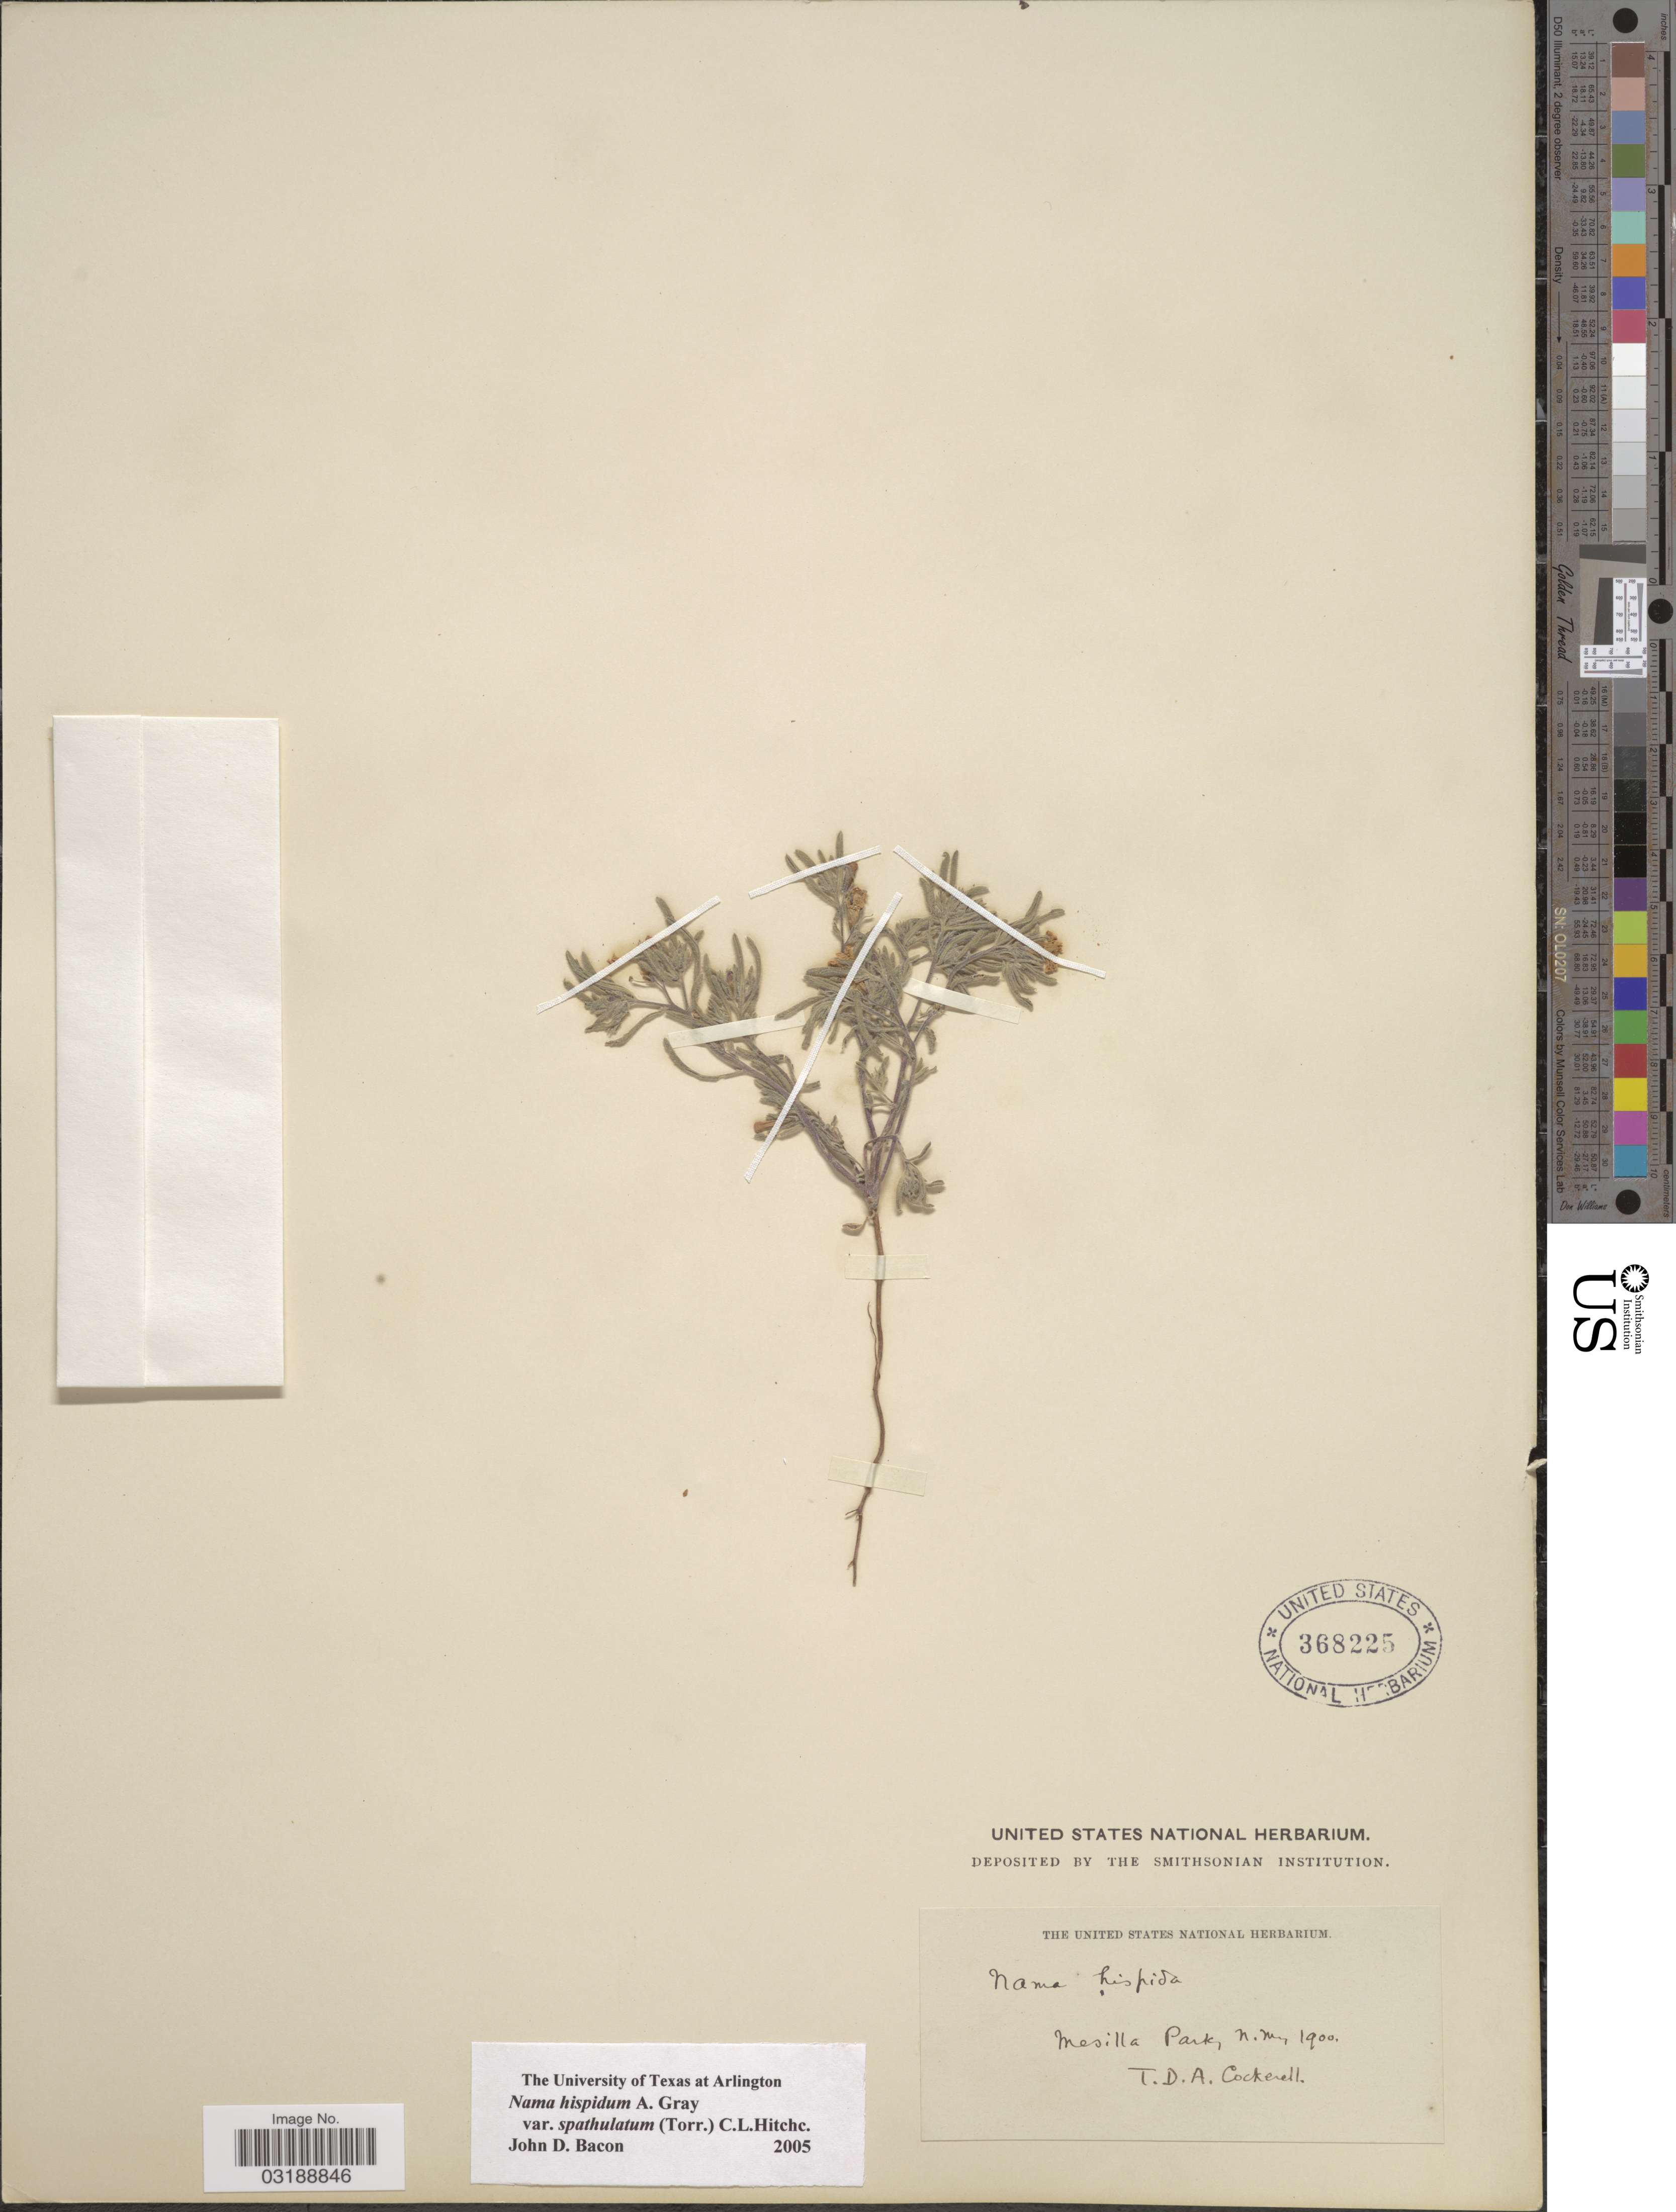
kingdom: Plantae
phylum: Tracheophyta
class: Magnoliopsida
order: Boraginales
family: Namaceae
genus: Nama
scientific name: Nama hispida var. spathulatum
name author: (Torr.) C.L. Hitchc.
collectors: T. Cockerell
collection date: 1900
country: United States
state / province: New Mexico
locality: Mesilla Park.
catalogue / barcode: US 368225